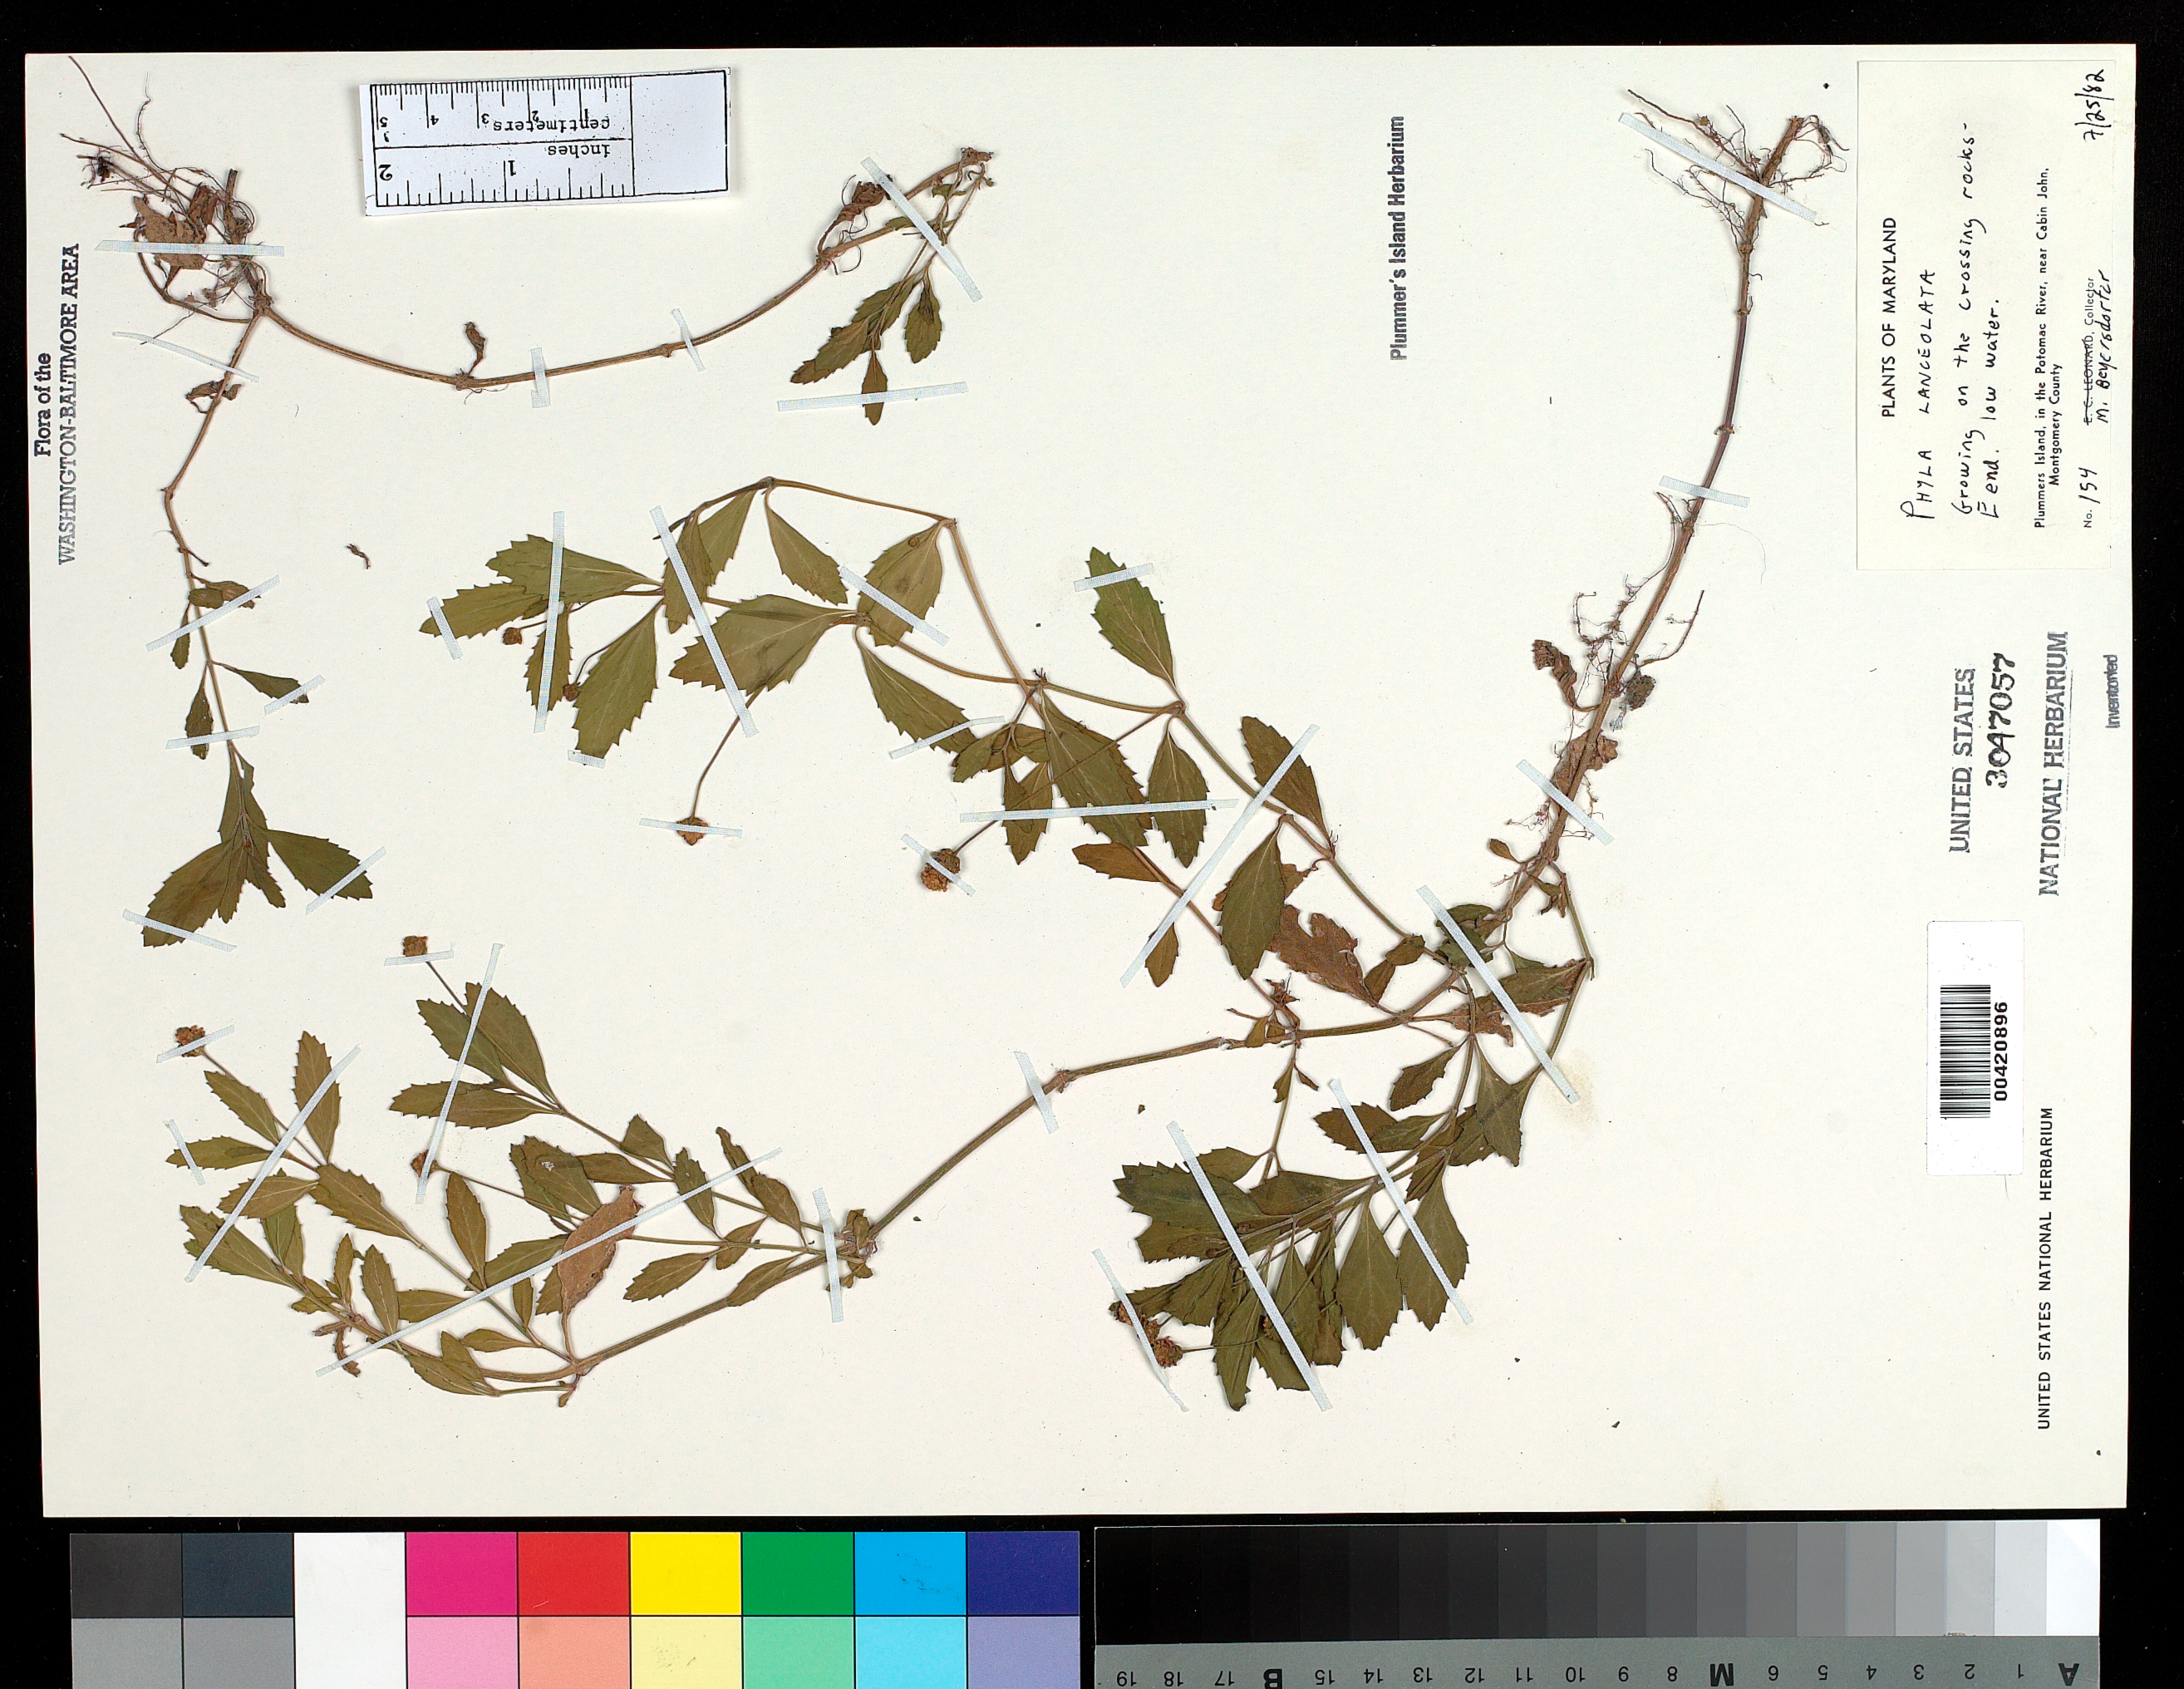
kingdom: Plantae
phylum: Tracheophyta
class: Magnoliopsida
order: Lamiales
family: Verbenaceae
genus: Phyla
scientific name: Phyla lanceolata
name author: (Michx.) Greene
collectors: M. Beyersdorfer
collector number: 154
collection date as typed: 25 Jul 1982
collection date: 1982-07-25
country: United States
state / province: Maryland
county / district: Montgomery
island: Plummers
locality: Plummer's Island; Crossing Rocks, east end C. & O. Canal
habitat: Low water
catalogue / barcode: US 3047057